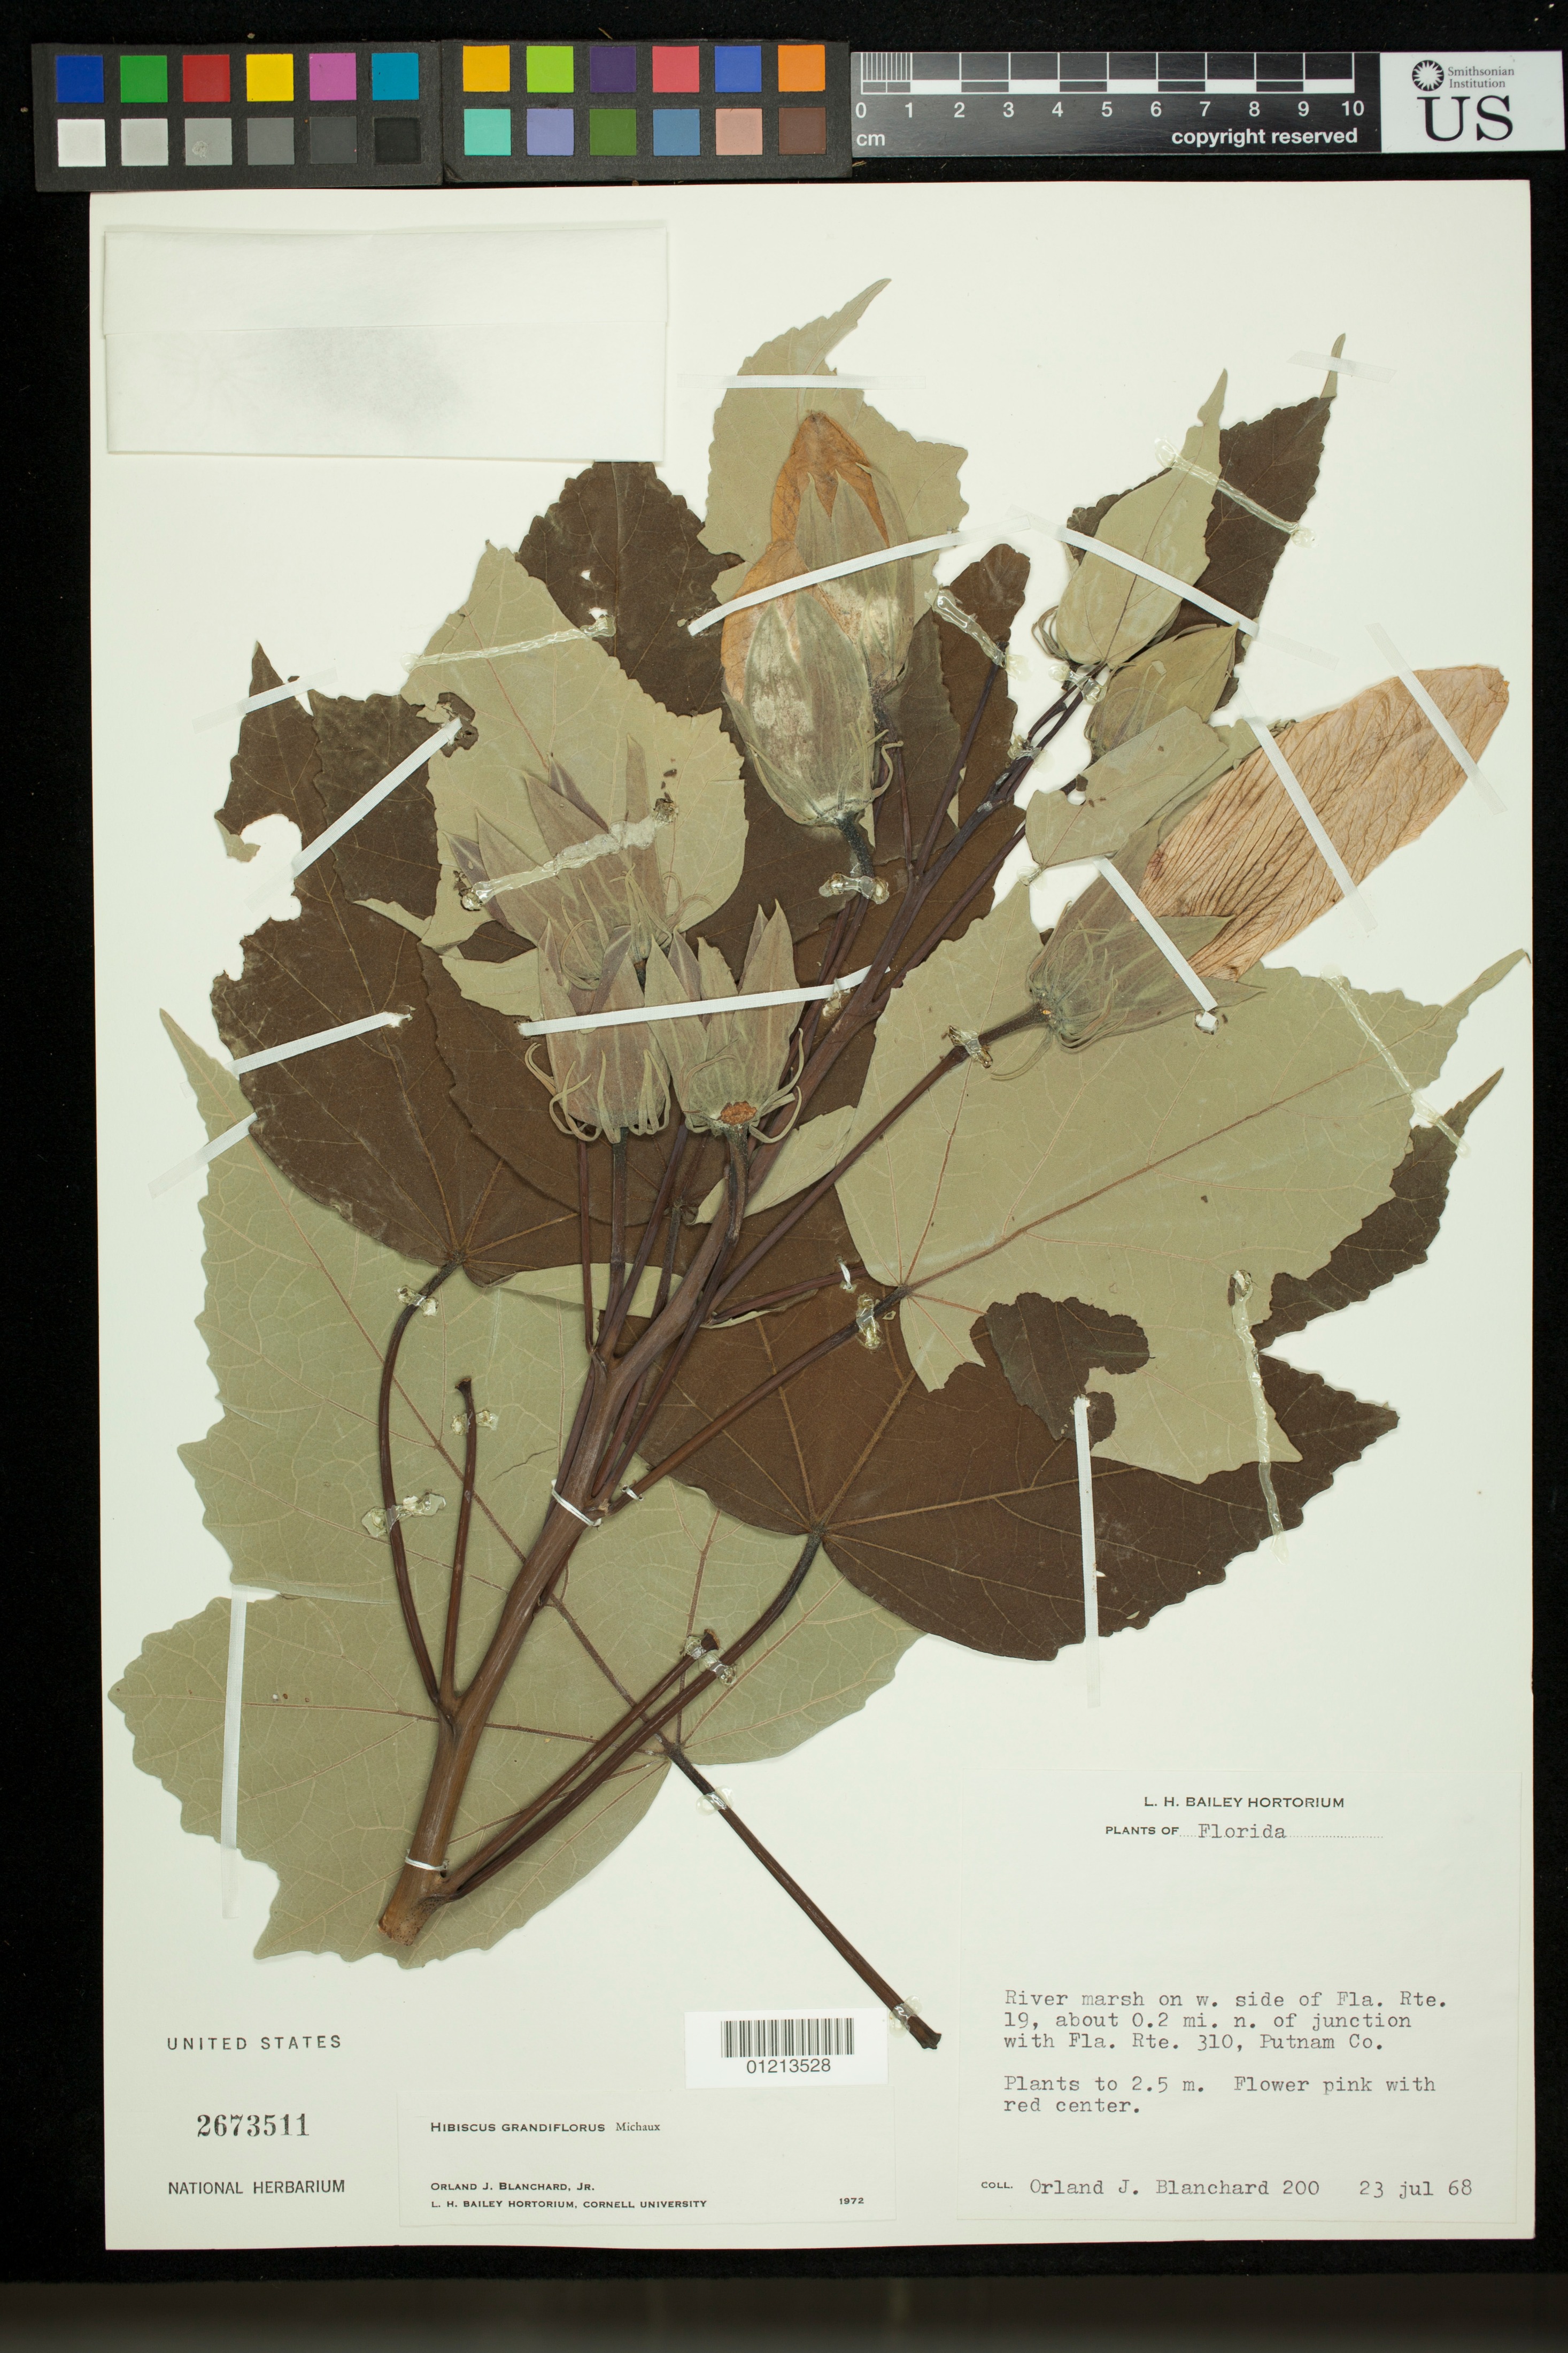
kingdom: Plantae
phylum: Tracheophyta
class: Magnoliopsida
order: Malvales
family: Malvaceae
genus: Hibiscus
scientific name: Hibiscus grandiflorus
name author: Michx.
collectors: O. J. Blanchard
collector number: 200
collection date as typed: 23 Jul 1968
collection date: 1968-07-23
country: United States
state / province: Florida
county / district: Putnam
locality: River marsh on w. side of Fla. Rte. 19, about 0.2 mi. n. of junction with Fla. Rte. 310, Putnam Co.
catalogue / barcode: US 2673511